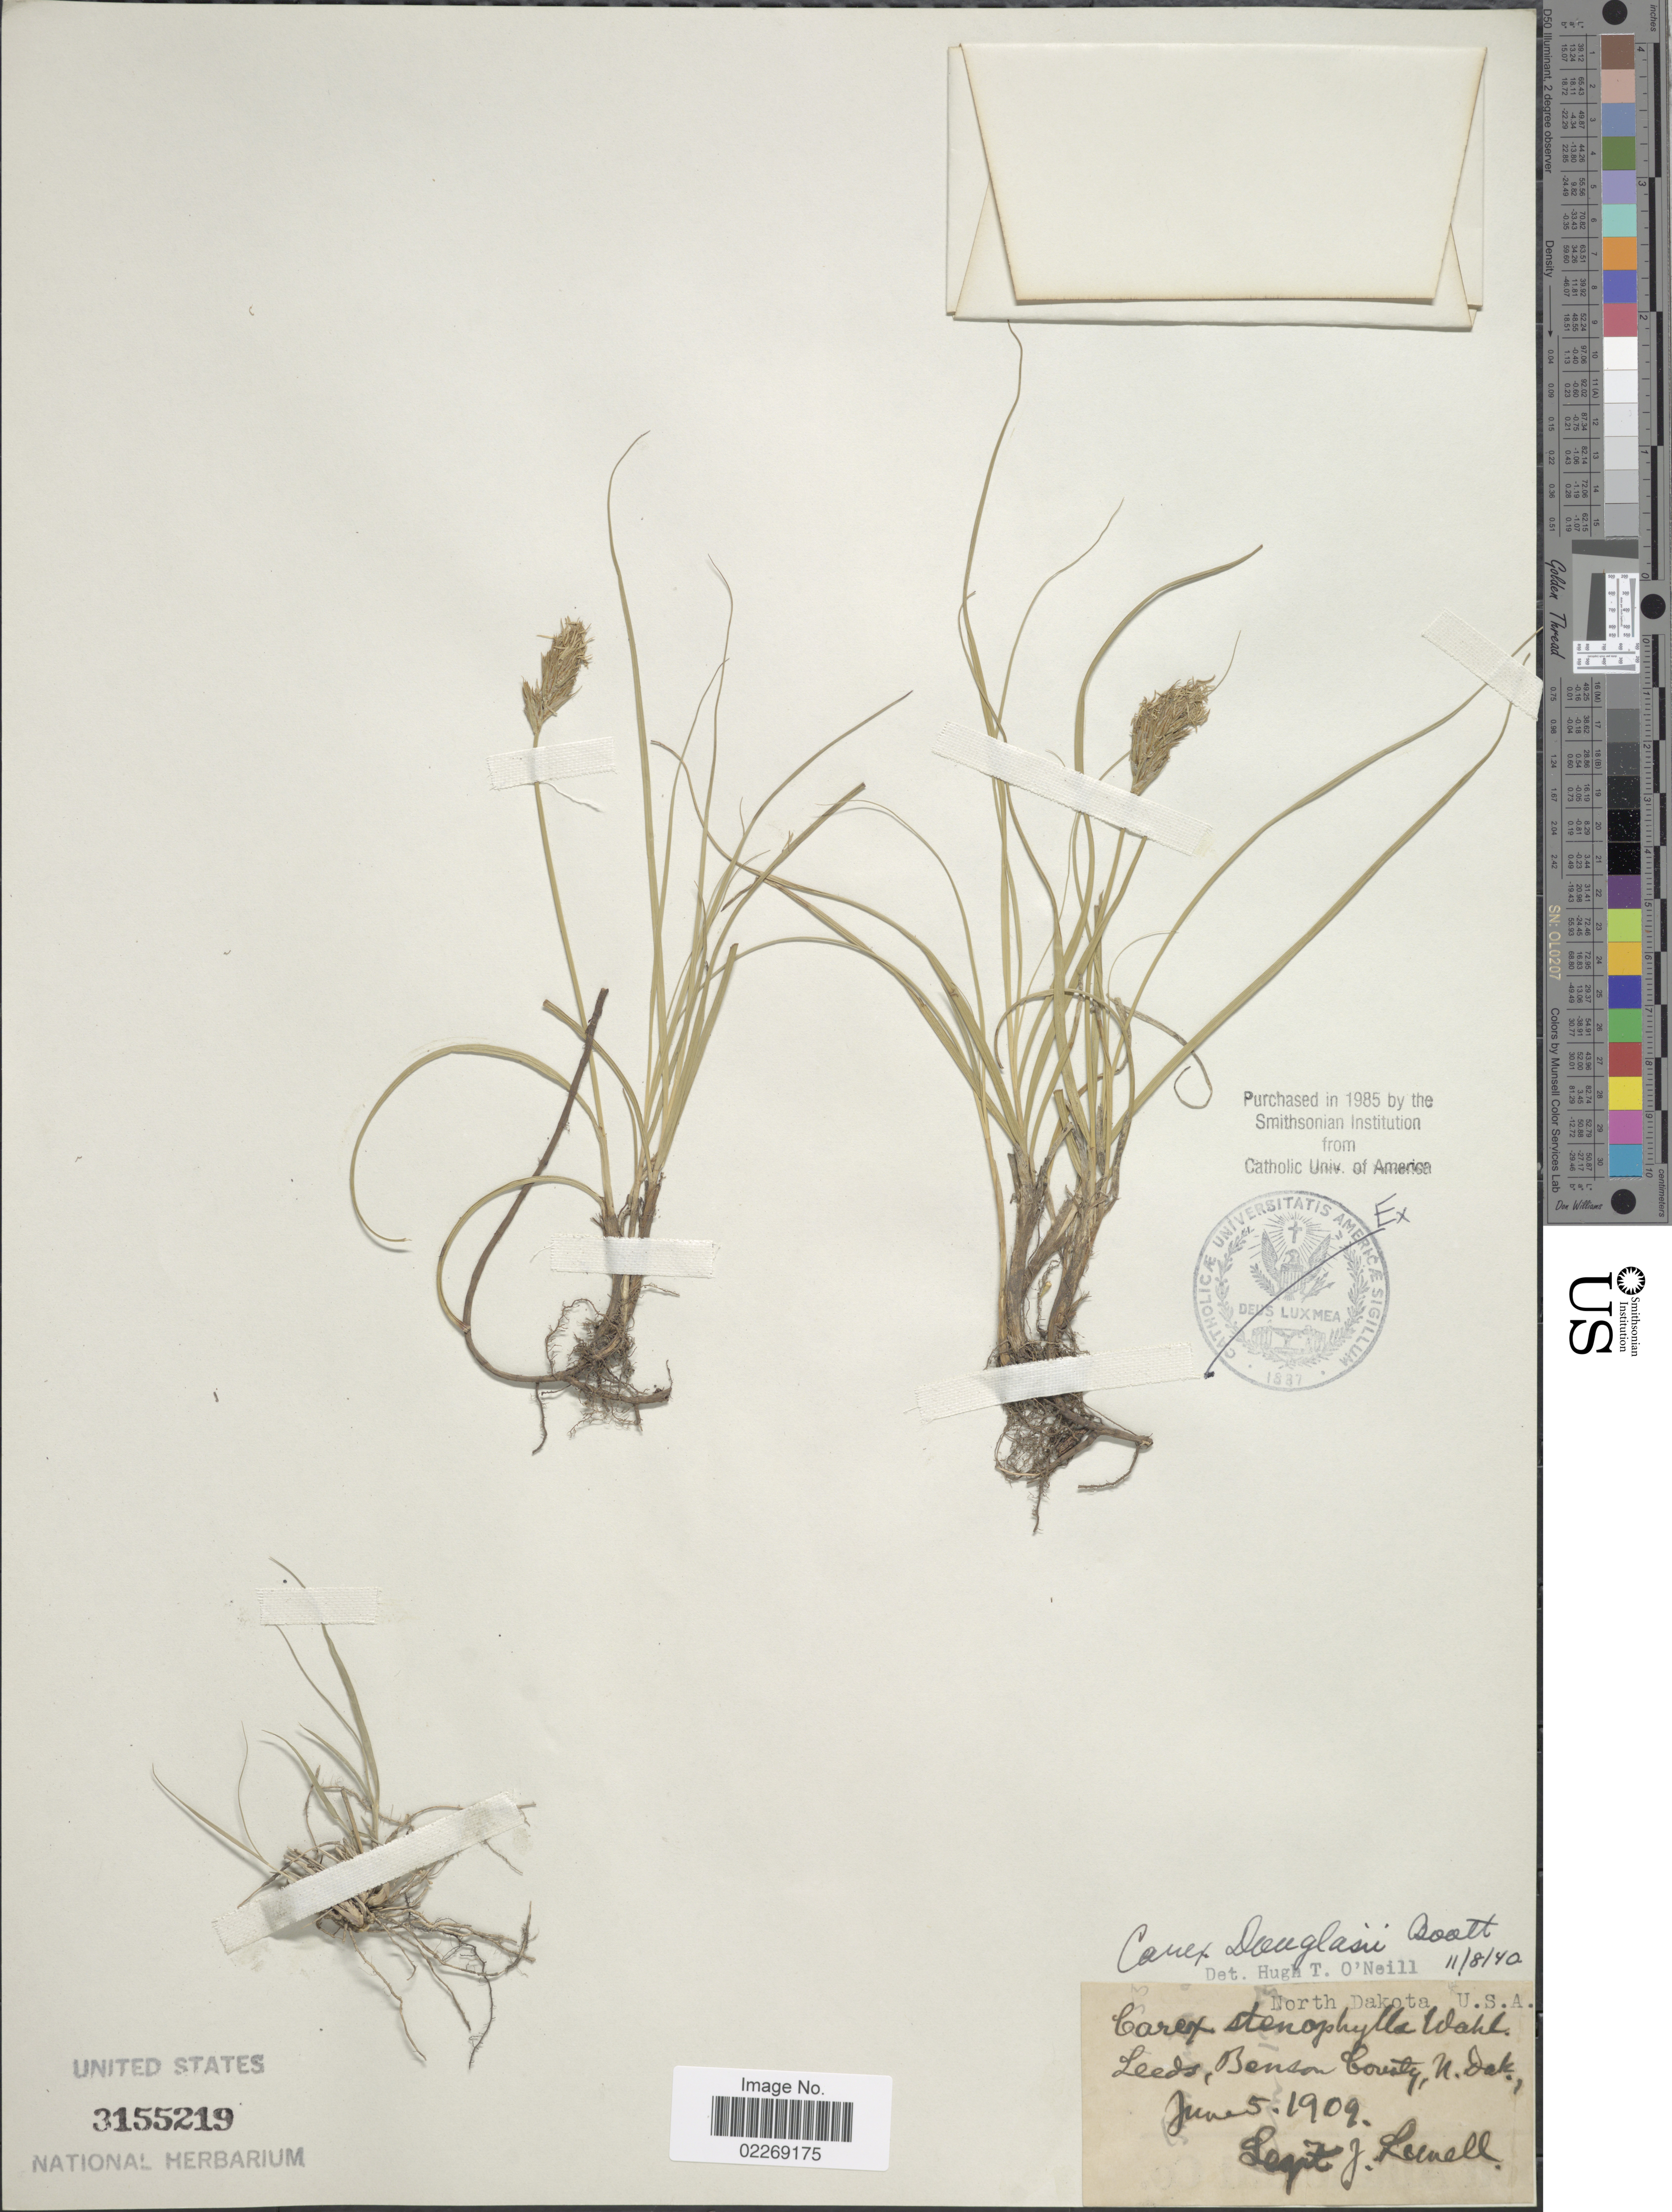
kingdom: Plantae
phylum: Tracheophyta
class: Liliopsida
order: Poales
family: Cyperaceae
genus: Carex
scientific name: Carex douglasii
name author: Boott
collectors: J. Lunell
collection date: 1909-06-05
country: United States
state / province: North Dakota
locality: Leeds, Benson County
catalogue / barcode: US 3155219